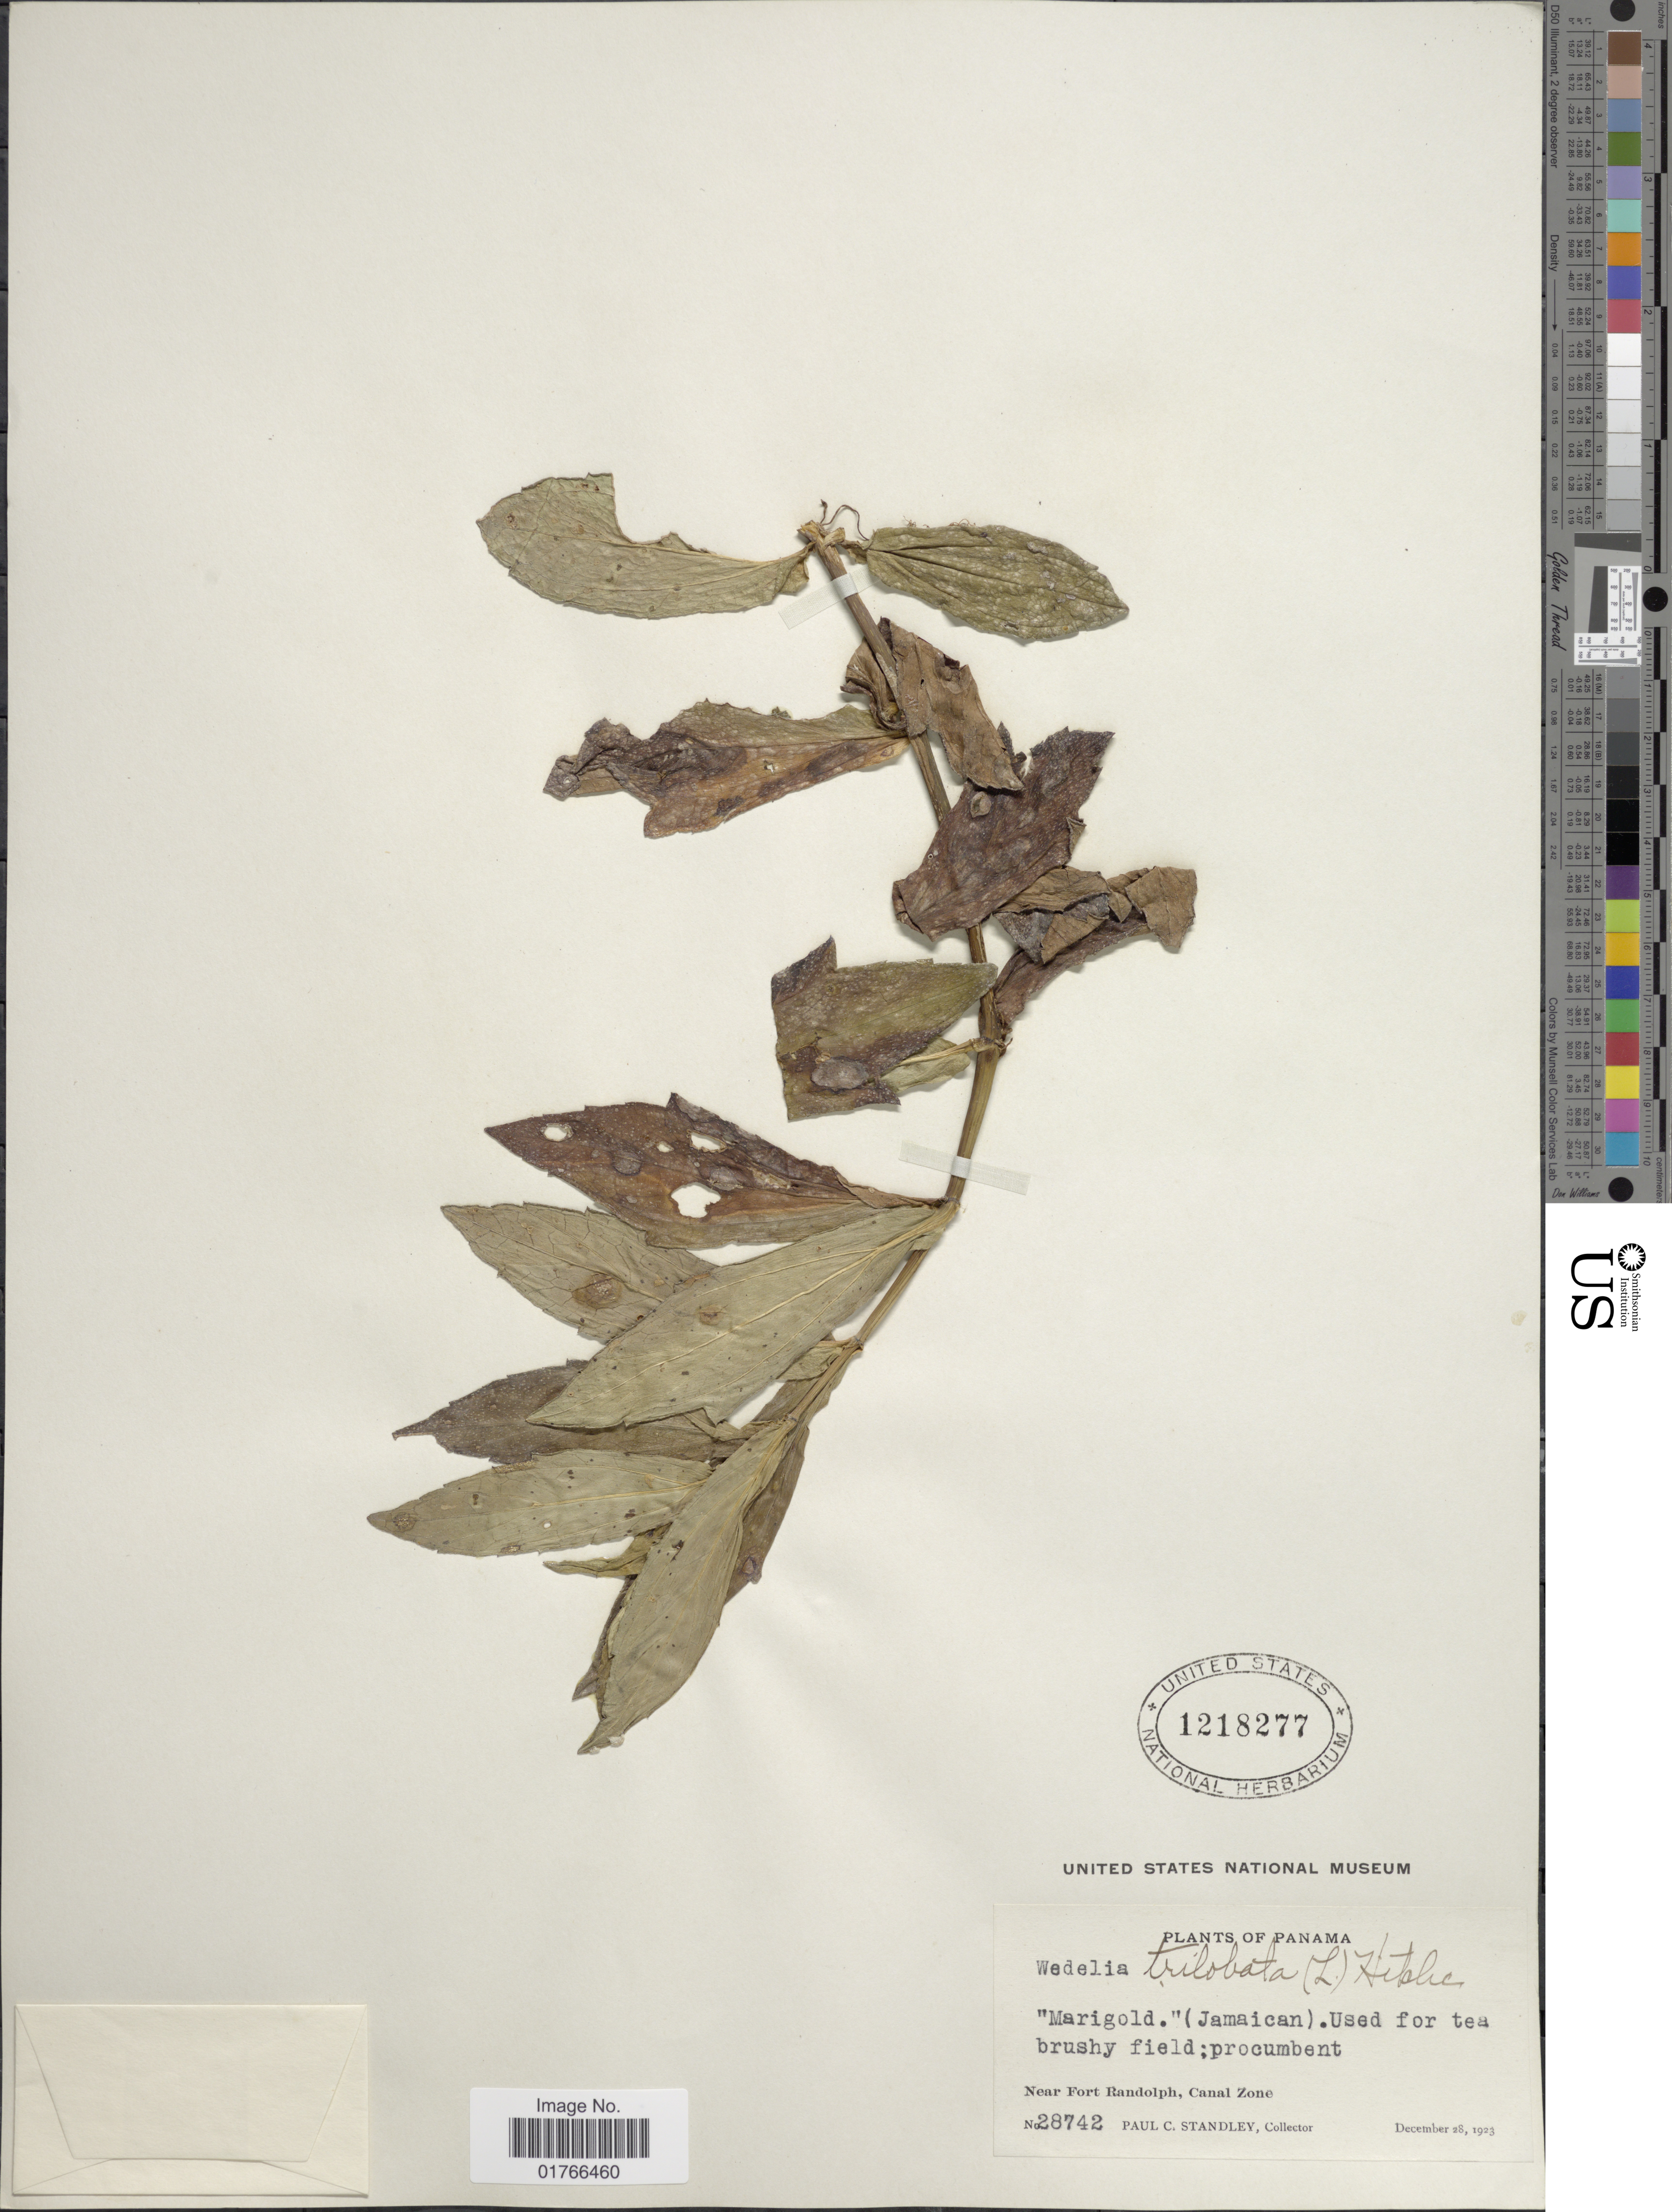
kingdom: Plantae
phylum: Tracheophyta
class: Magnoliopsida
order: Asterales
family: Asteraceae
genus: Sphagneticola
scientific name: Sphagneticola trilobata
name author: (L.) Pruski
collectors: P. C. Standley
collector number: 28742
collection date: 1923-12-28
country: Panama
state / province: Colón / Panamá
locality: Near Fort Randolph, Canal Zone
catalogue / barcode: US 1218277